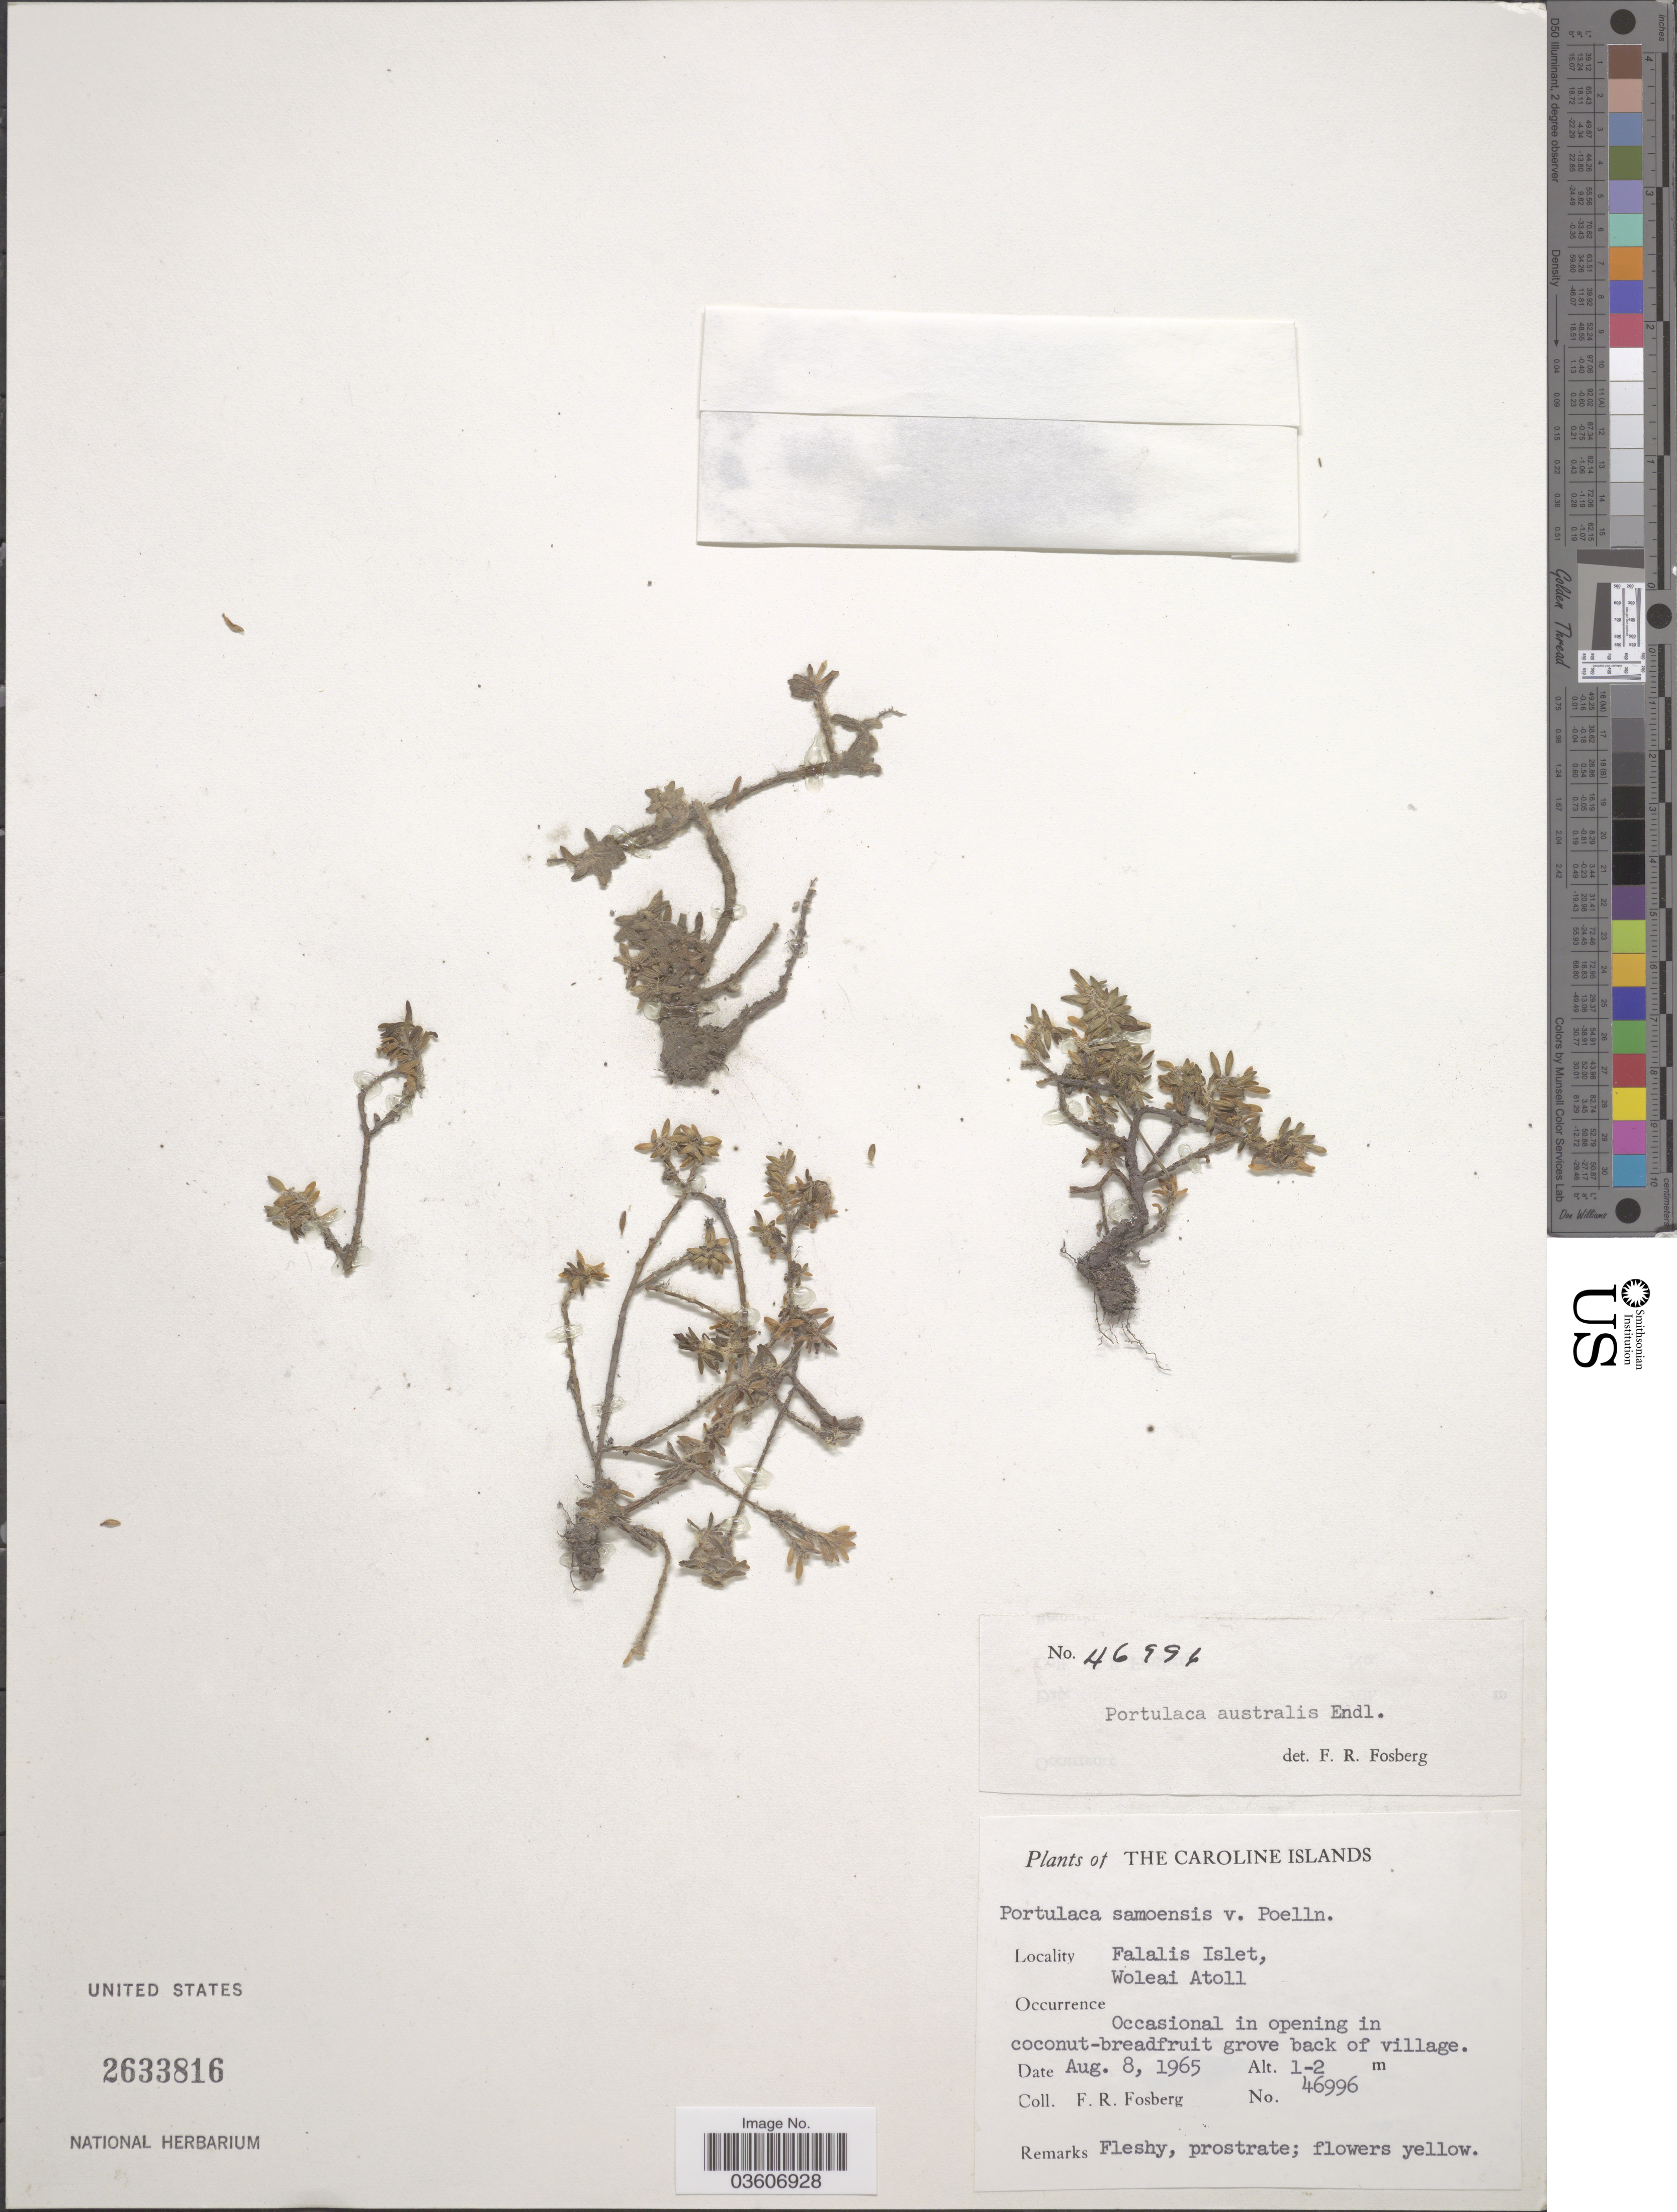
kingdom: Plantae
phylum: Tracheophyta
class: Magnoliopsida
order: Caryophyllales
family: Portulacaceae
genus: Portulaca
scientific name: Portulaca australis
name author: Endl.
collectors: F. R. Fosberg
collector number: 46996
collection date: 1965-08-08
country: Micronesia, Federated States of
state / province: Yap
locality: The Caroline Islands. Falalis Islet, Woleai Atoll.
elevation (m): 1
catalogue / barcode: US 2633816